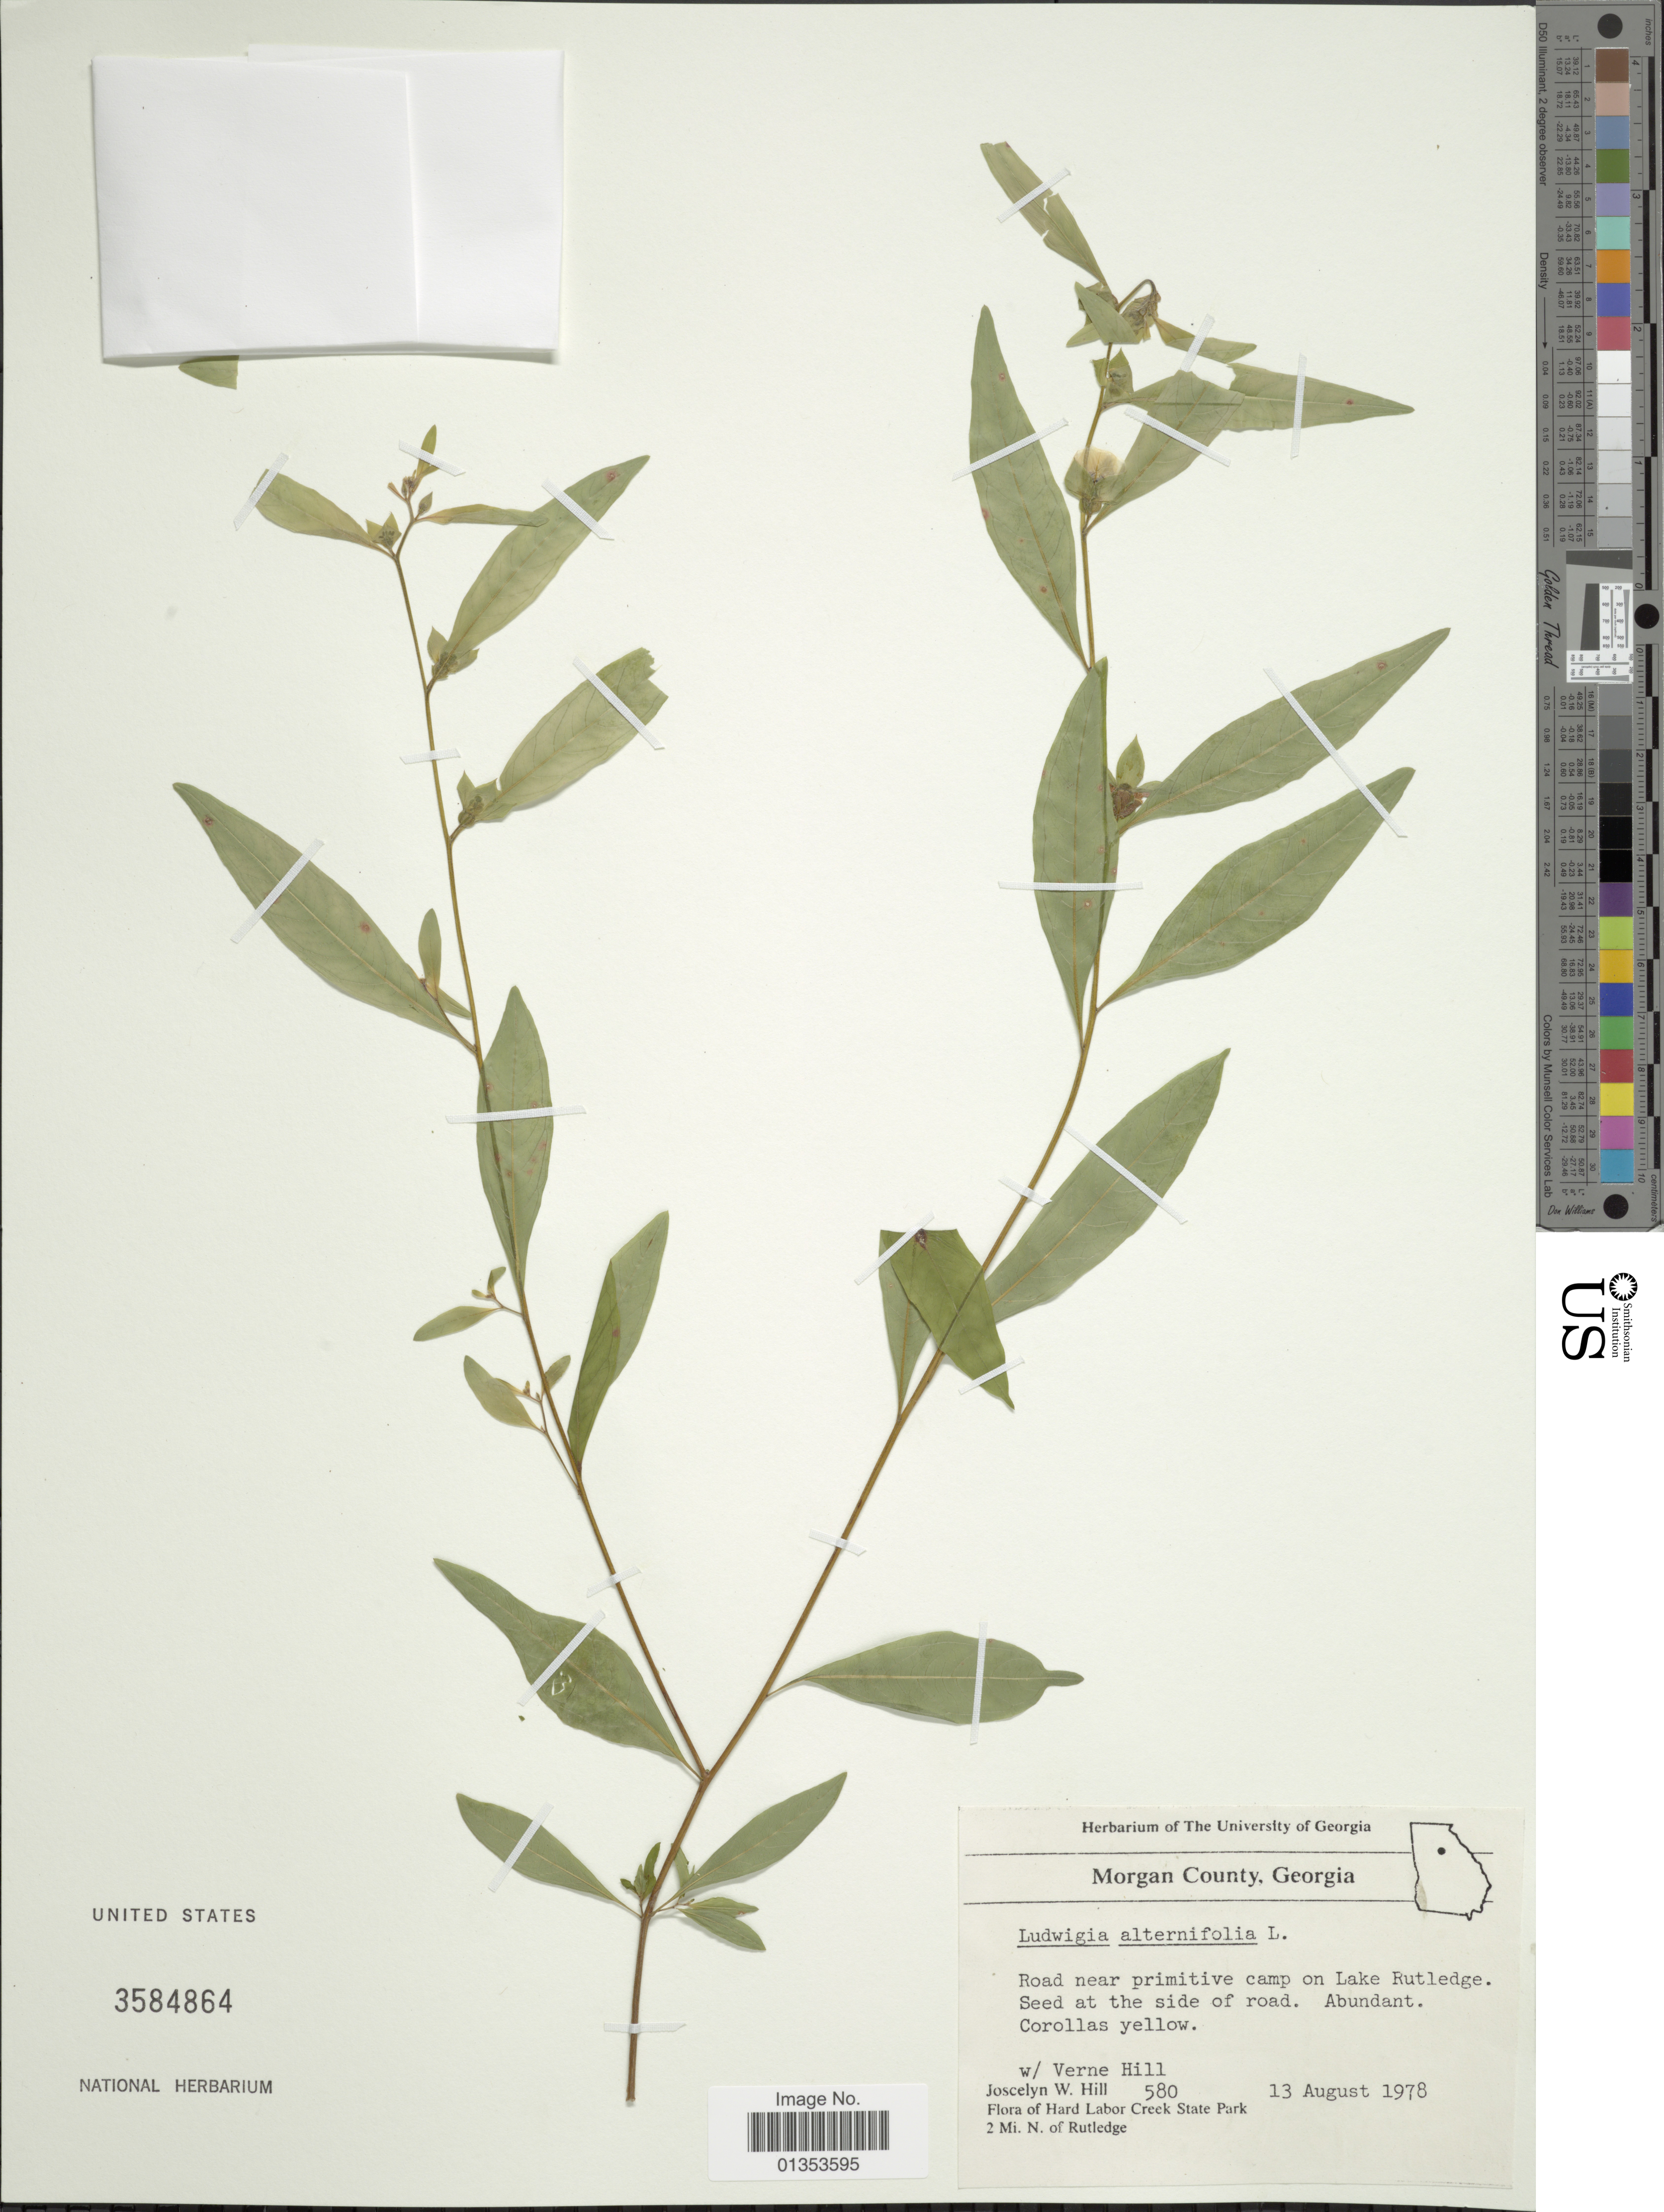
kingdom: Plantae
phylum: Tracheophyta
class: Magnoliopsida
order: Myrtales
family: Onagraceae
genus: Ludwigia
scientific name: Ludwigia alternifolia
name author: L.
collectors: J. W. Hill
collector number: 580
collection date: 1978-08-13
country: United States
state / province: Georgia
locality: Morgan County, Road near primitive camp on Lake Rutledge, w/ Verne Hill, Flora of Hard Labor Creek State Park, 2 Mi. N. of Rutledge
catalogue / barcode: US 3584864